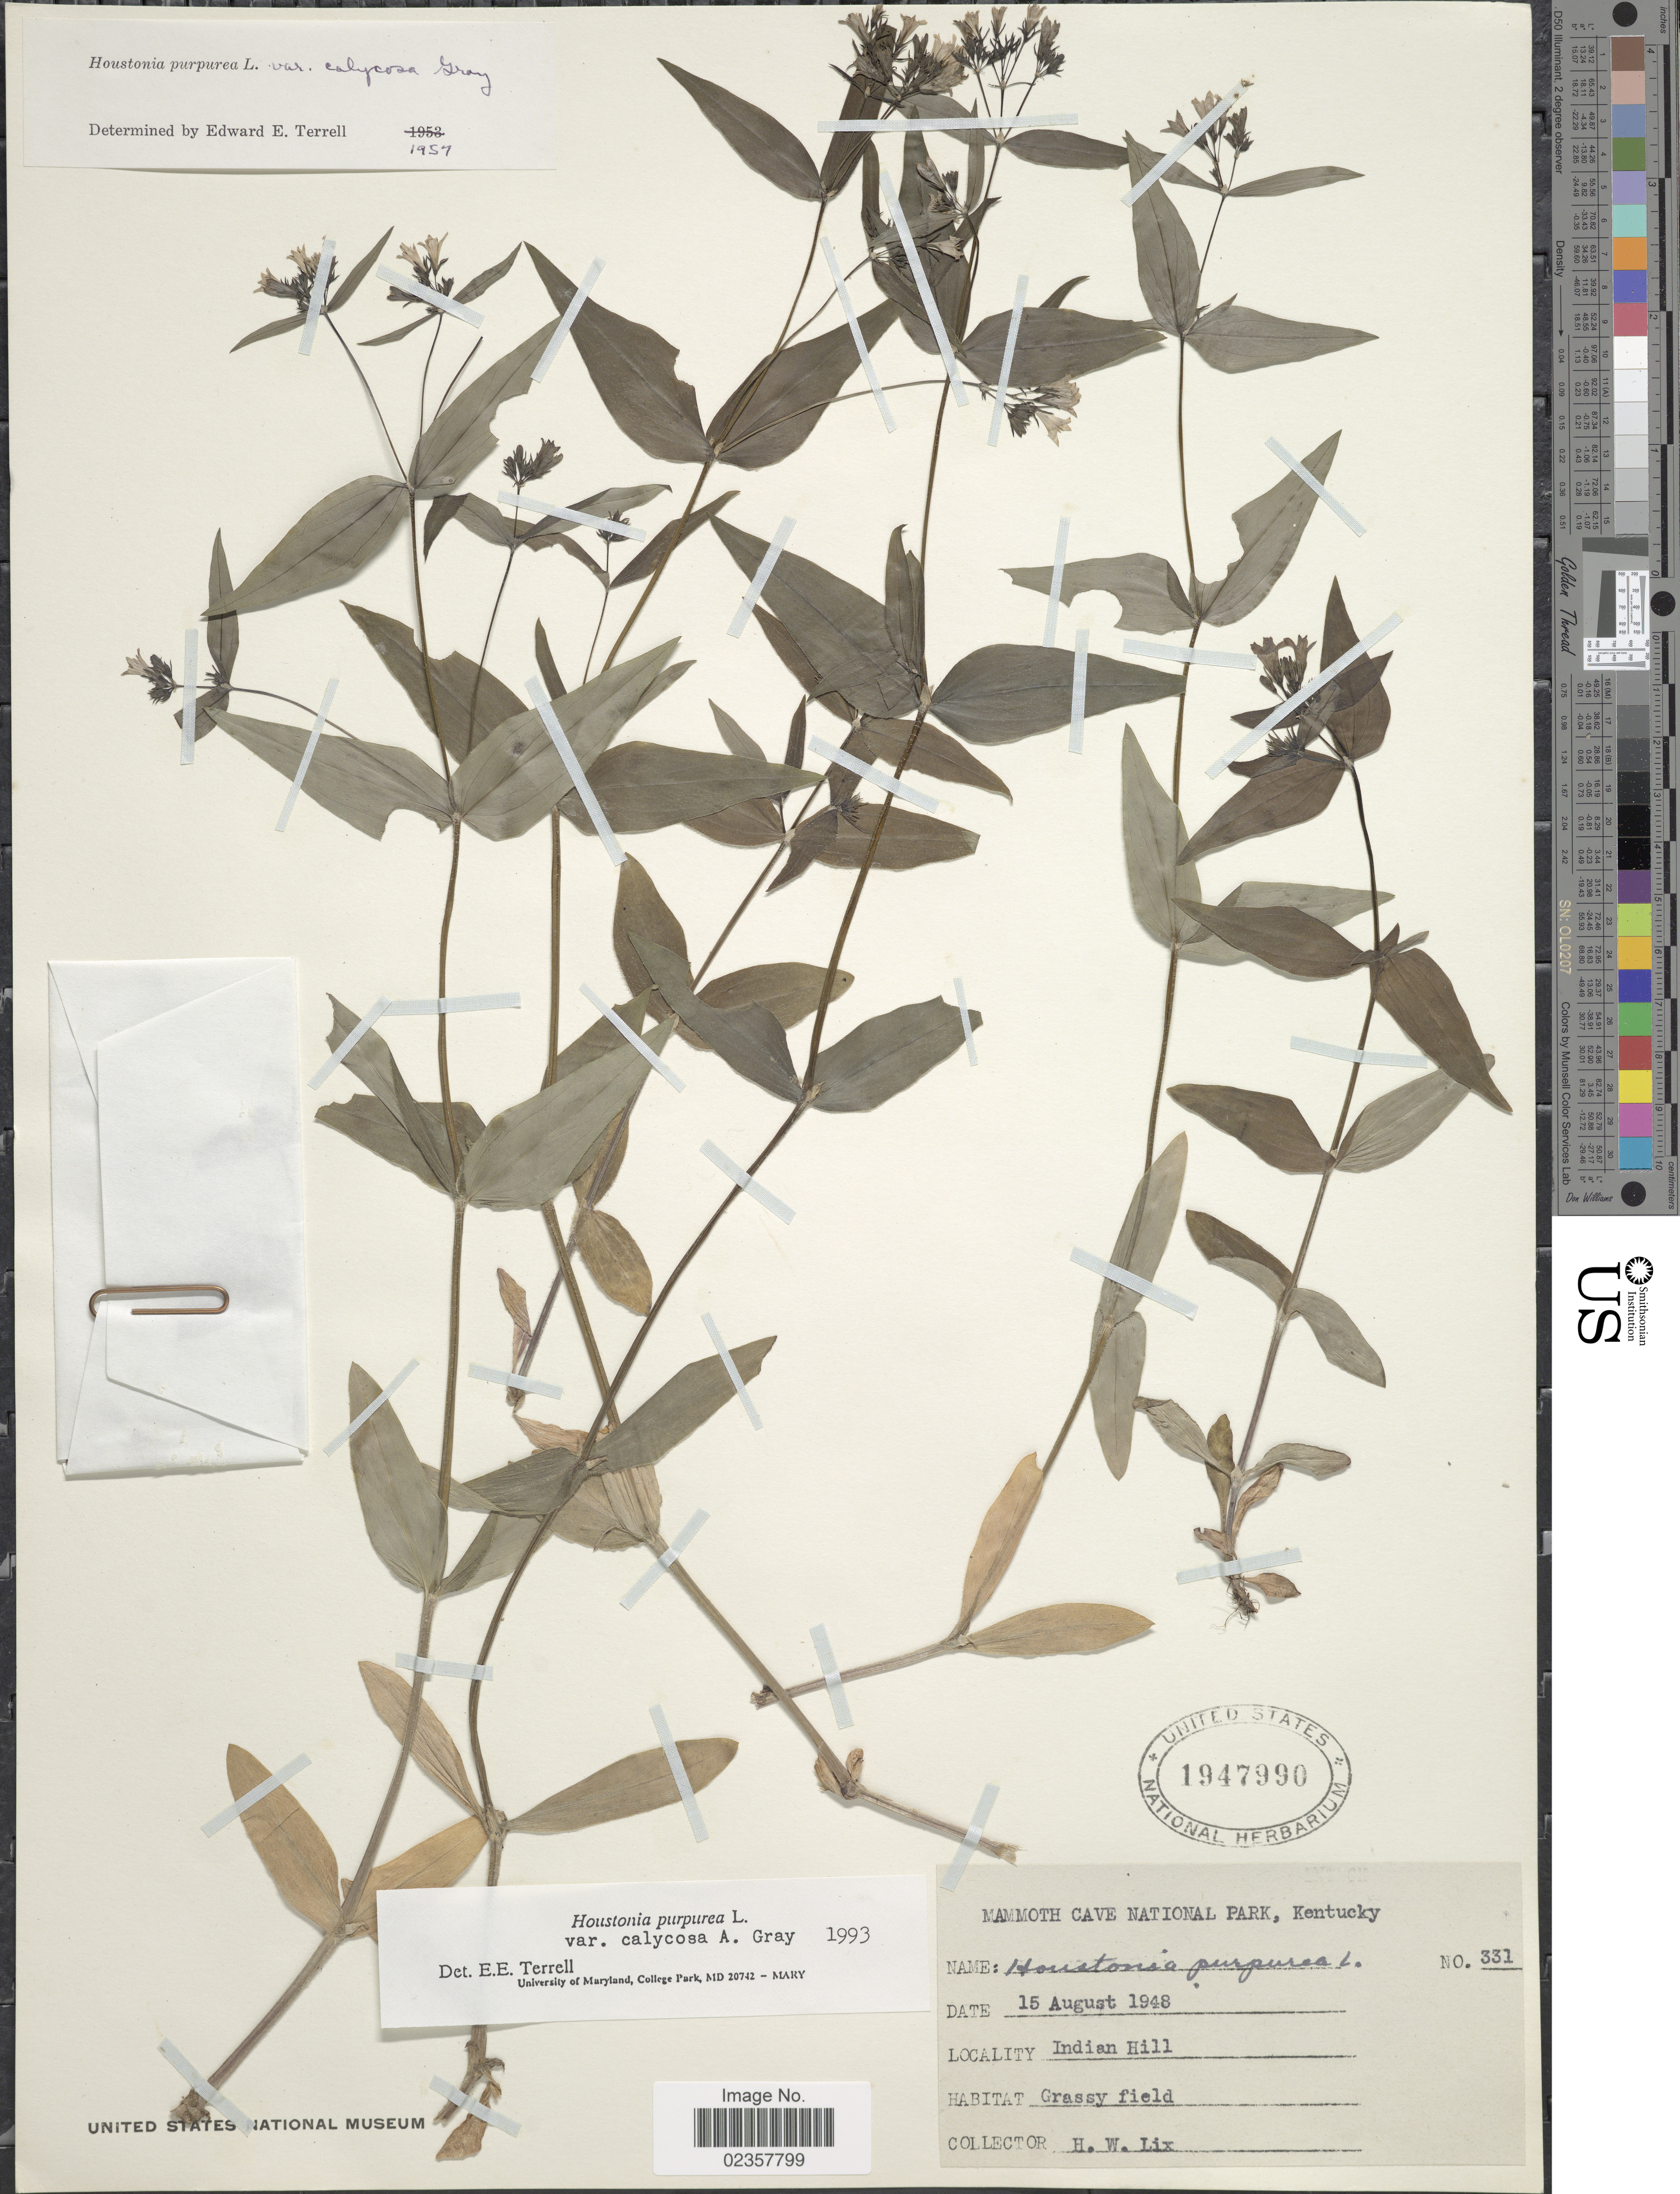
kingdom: Plantae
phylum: Tracheophyta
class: Magnoliopsida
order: Gentianales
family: Rubiaceae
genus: Houstonia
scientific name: Houstonia purpurea var. calycosa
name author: A. Gray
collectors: H. W. Lix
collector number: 331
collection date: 1948-08-15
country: United States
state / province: Kentucky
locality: Mammoth Cave National Park, Kentucky. Indian Hill.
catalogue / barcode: US 1947990